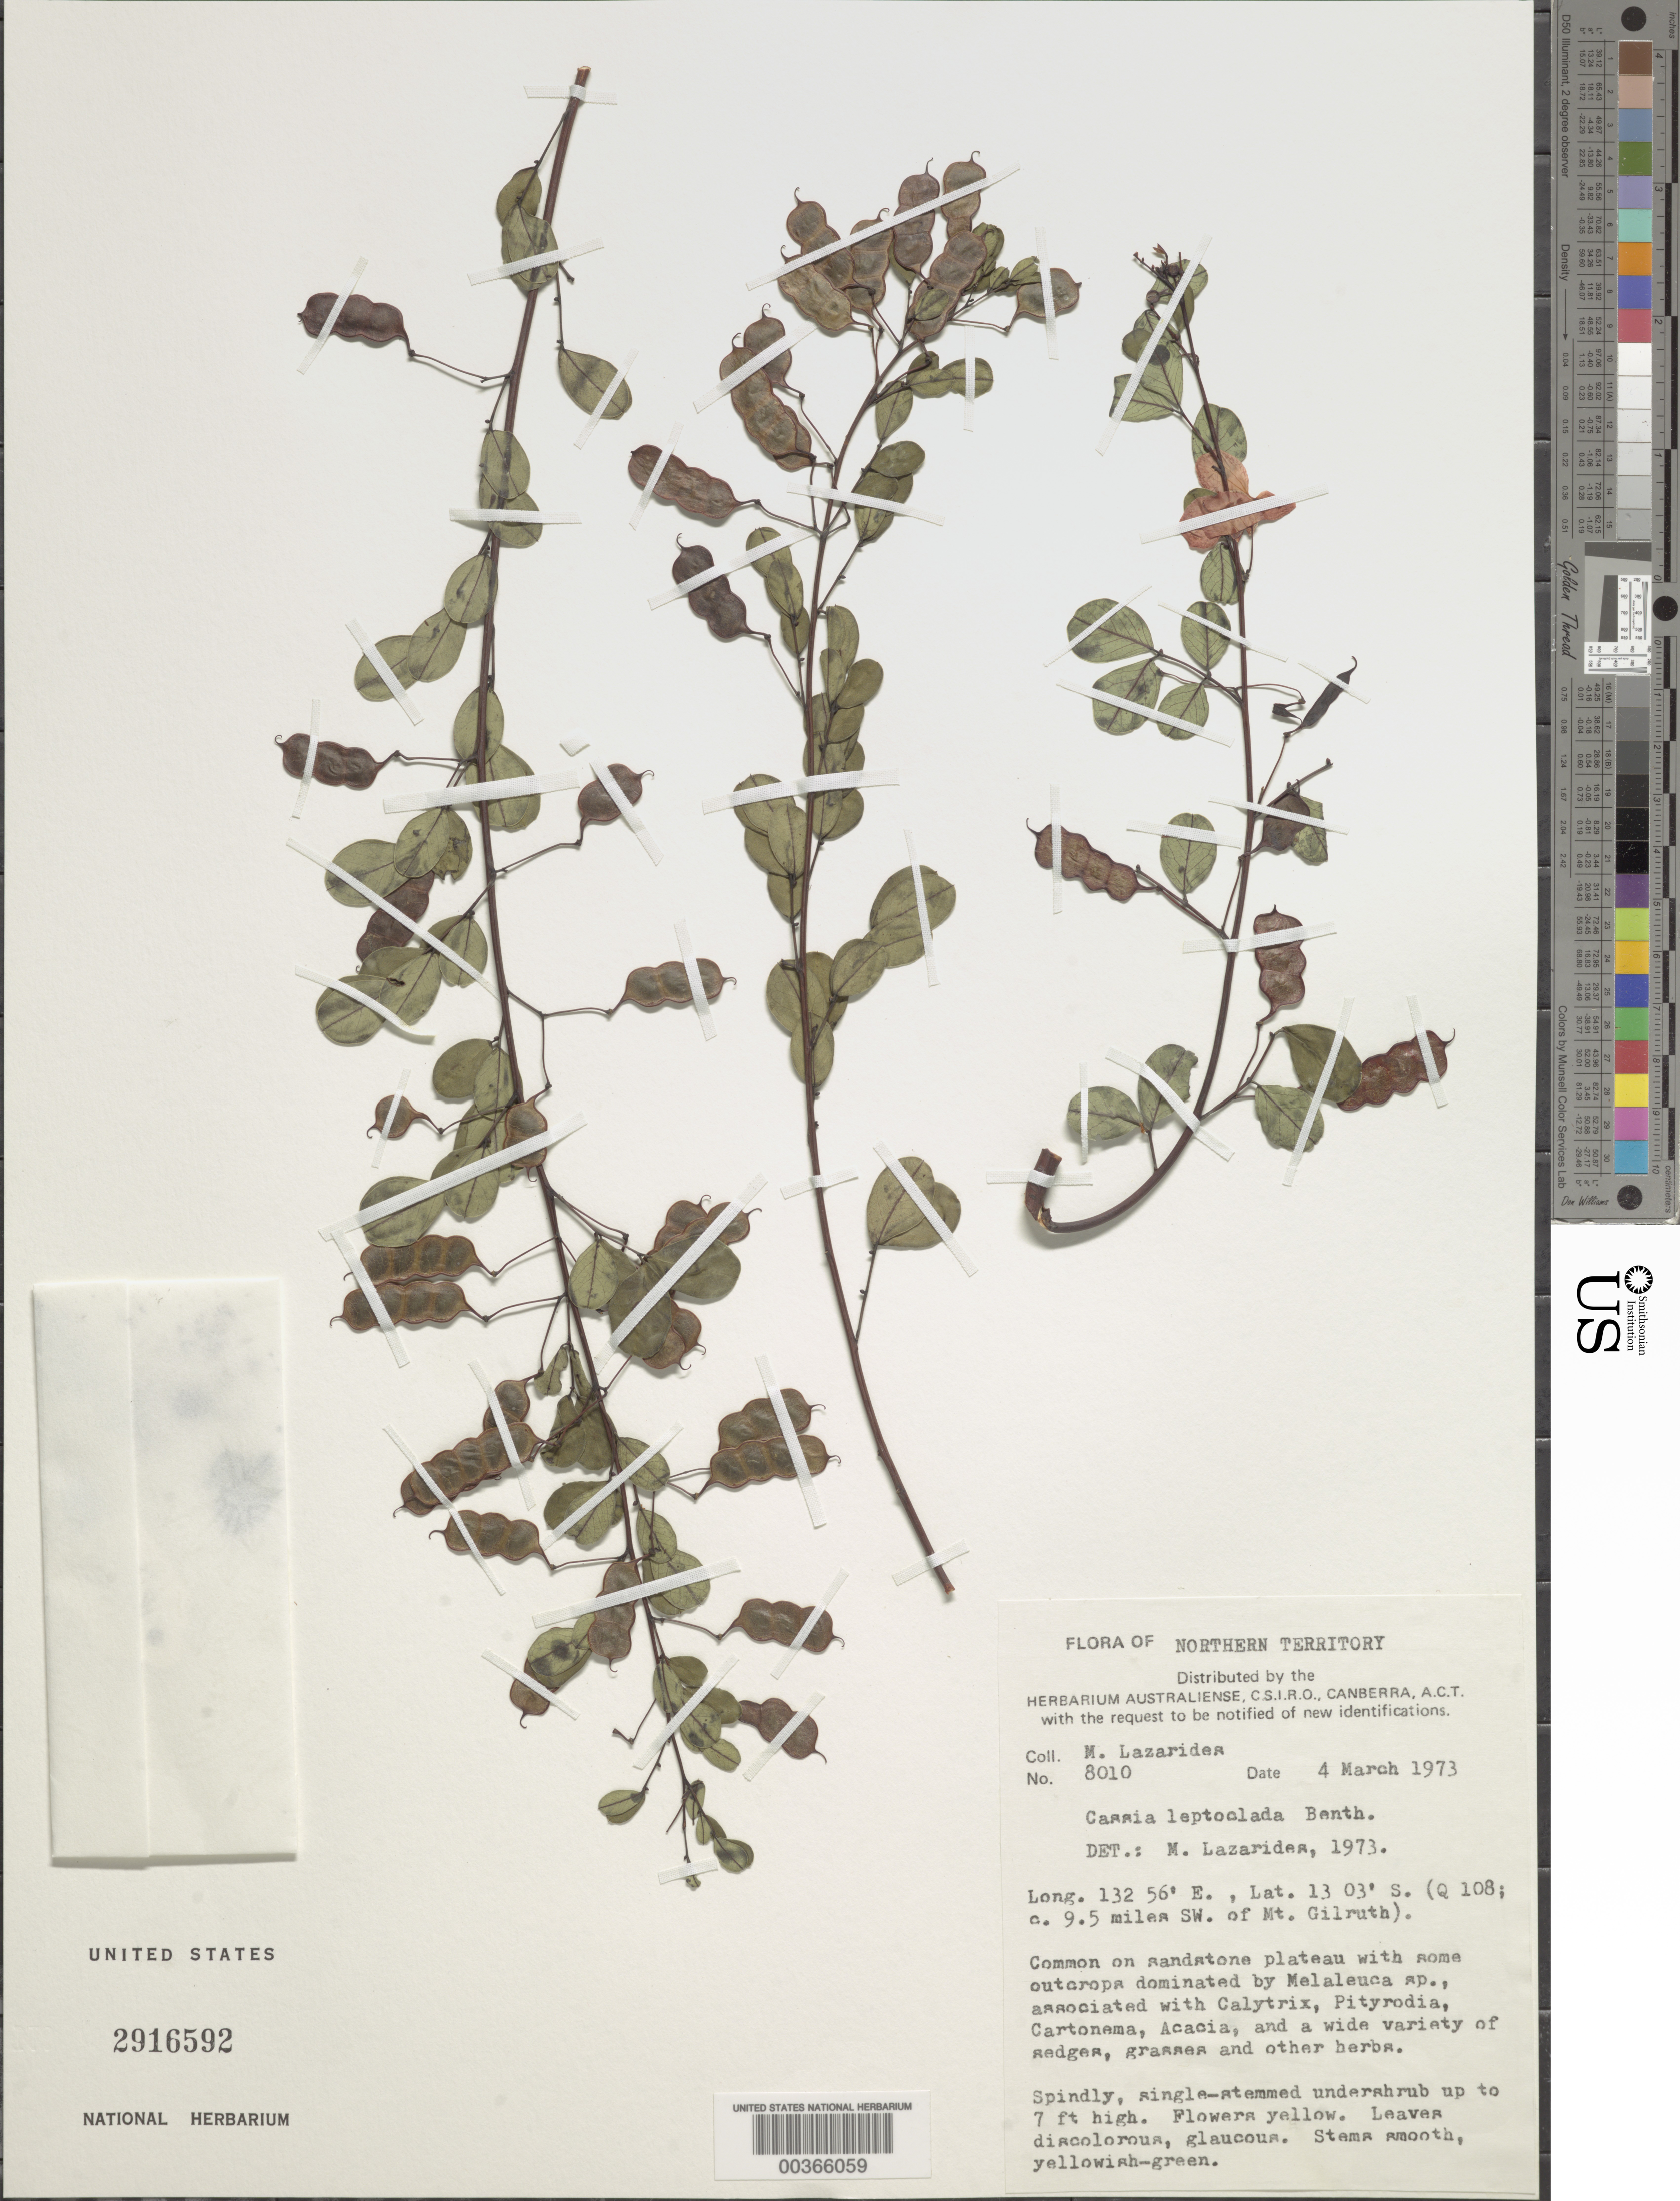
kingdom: Plantae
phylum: Tracheophyta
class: Magnoliopsida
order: Fabales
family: Fabaceae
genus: Senna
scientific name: Senna leptoclada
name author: (F. Muell.) Randell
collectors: M. Lazarides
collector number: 8010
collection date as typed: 04 Mar 1973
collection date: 1973-03-04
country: Australia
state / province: Northern Territory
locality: Ca 9.5 mi sw of mt. gilruth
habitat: On sandstone plateau with some outcrops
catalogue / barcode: US 2916592